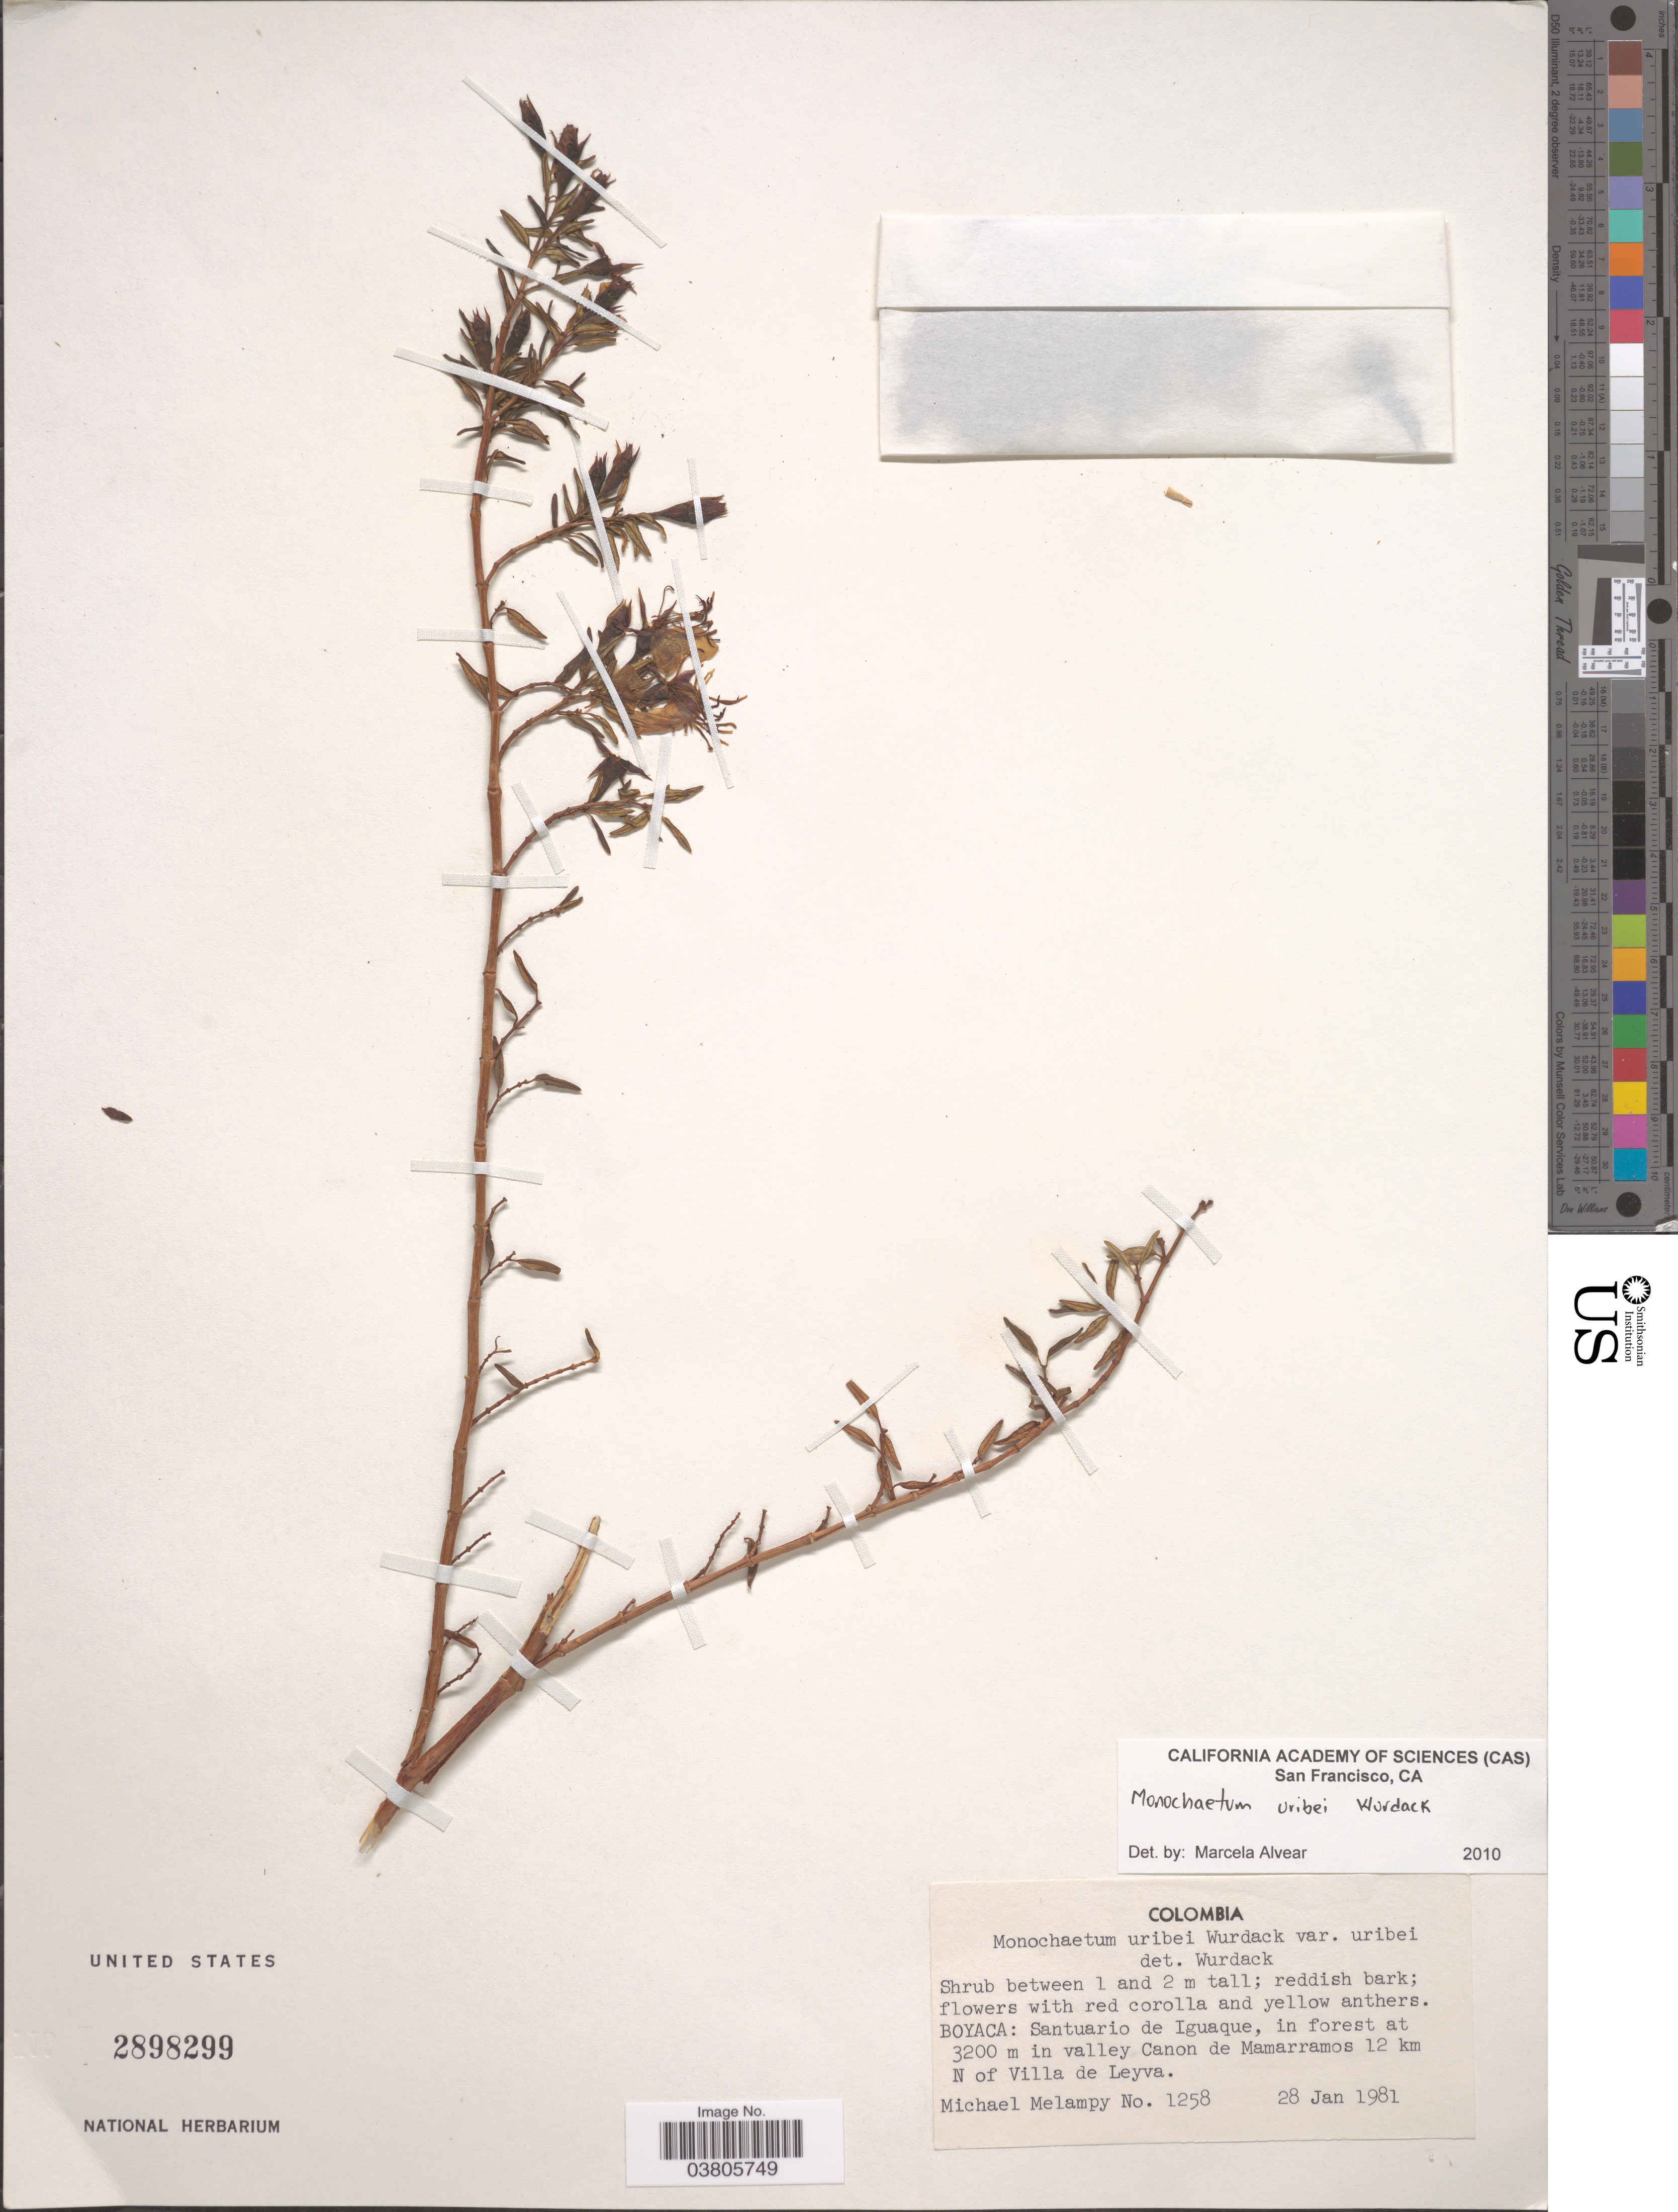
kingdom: Plantae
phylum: Tracheophyta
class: Magnoliopsida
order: Myrtales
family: Melastomataceae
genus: Monochaetum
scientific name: Monochaetum uribei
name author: Wurdack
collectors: M. Melampy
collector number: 1258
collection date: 1981-01-28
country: Colombia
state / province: Boyacá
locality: Santuario de Iguaque, in forest in valley Canon de Mamarramos 12 km N of Villa de Leyva.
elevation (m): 3200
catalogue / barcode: US 2898299